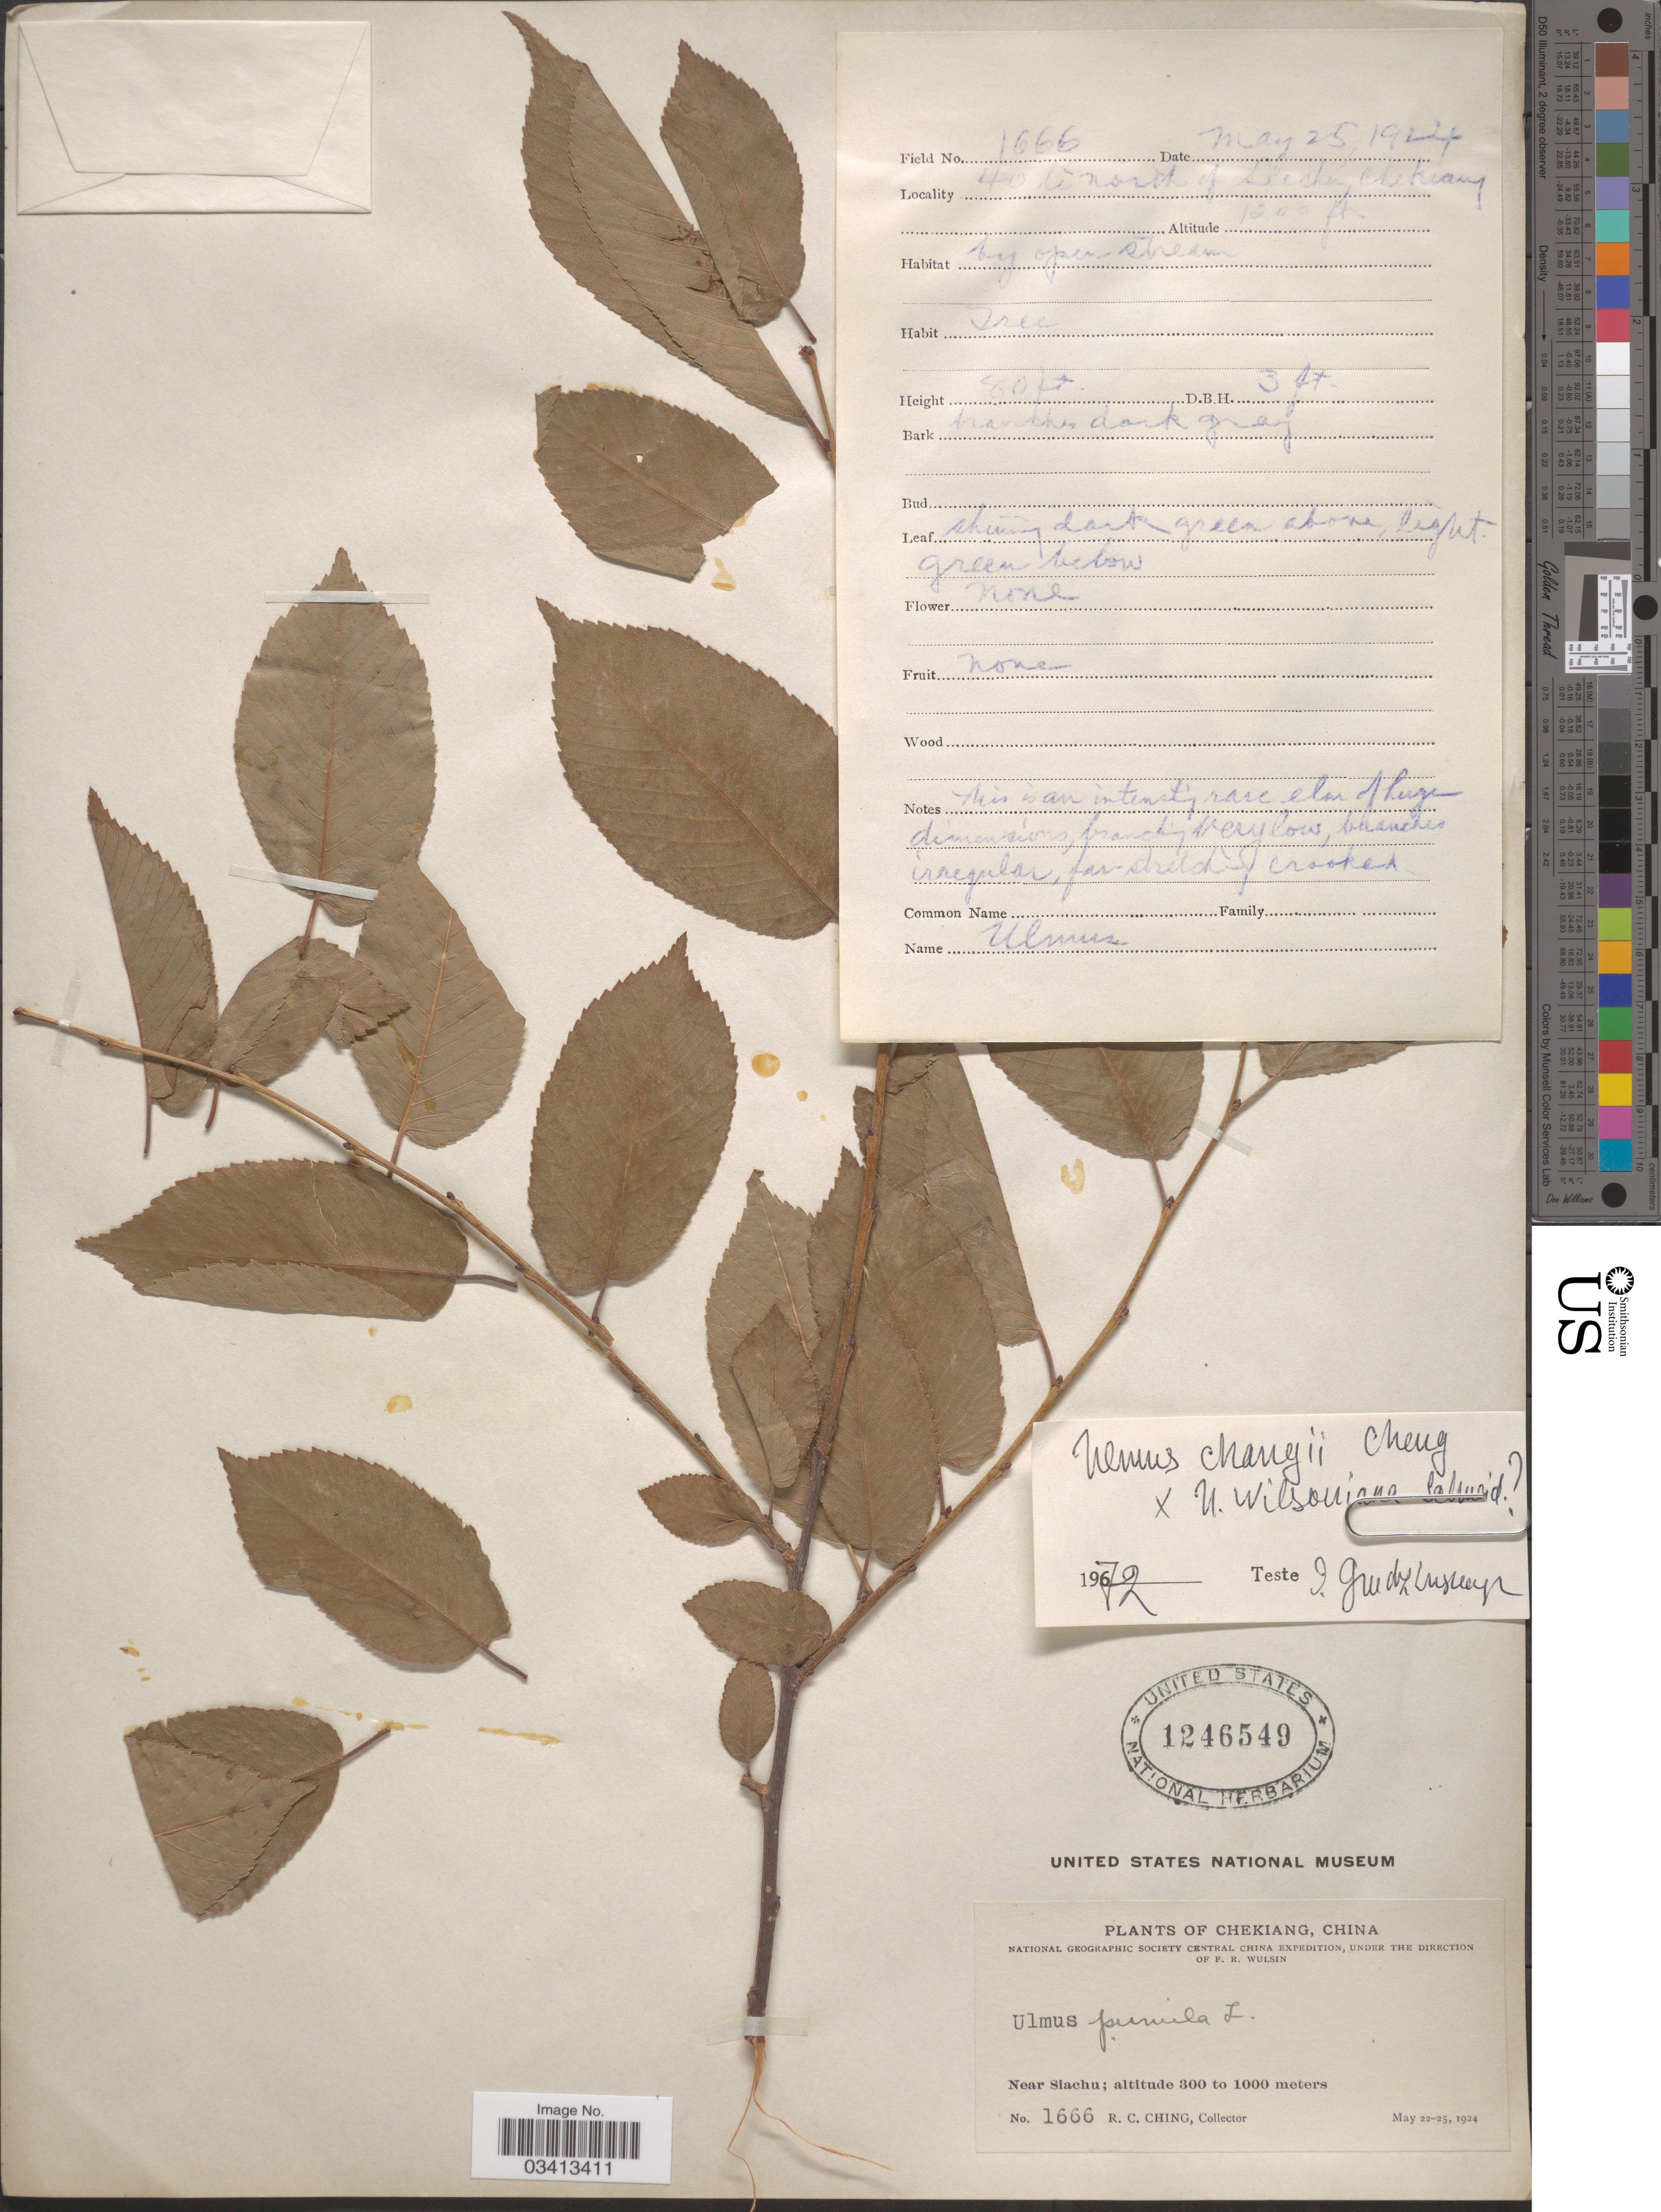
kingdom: Plantae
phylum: Tracheophyta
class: Magnoliopsida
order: Rosales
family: Ulmaceae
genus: Ulmus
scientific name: Ulmus changii x U. wilsoniana C.K. Schneid.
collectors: R. C. Ching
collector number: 1666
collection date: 1924-05-25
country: China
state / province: Zhejiang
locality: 40 li north of Siachú, Chekiang. Near Siachu.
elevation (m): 366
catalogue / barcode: US 1246549